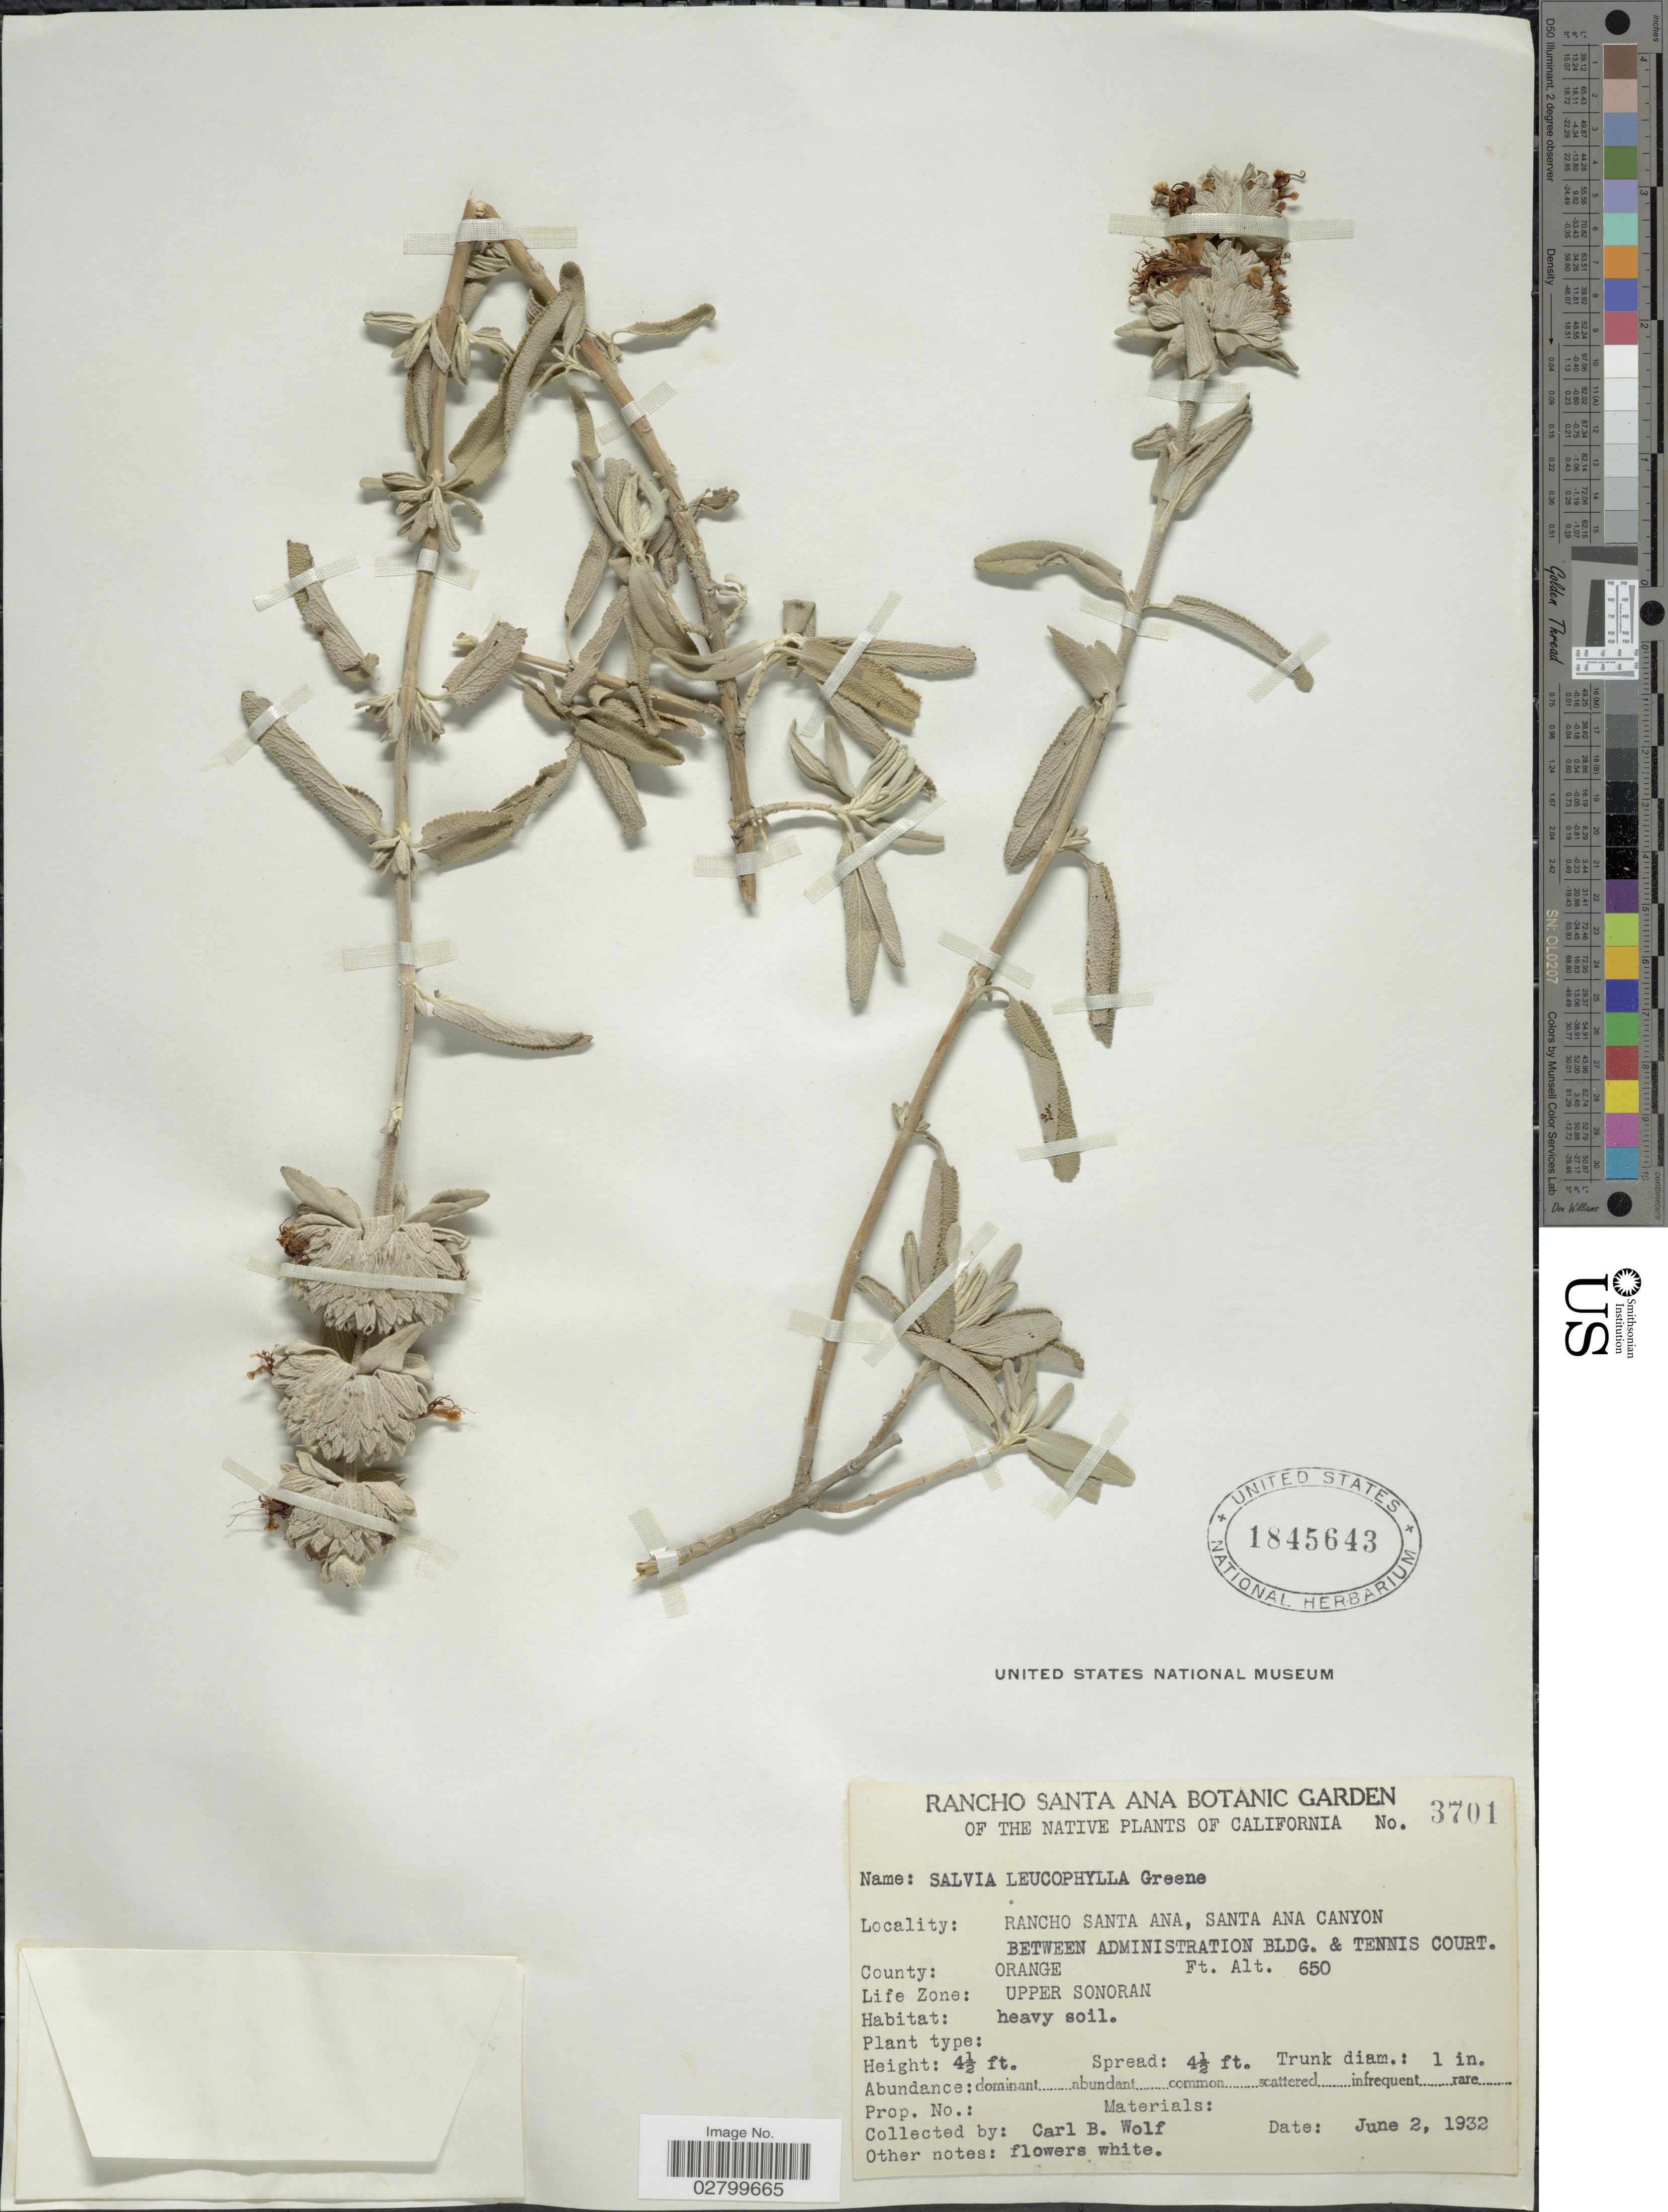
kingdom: Plantae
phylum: Tracheophyta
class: Magnoliopsida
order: Lamiales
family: Lamiaceae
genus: Salvia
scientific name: Salvia leucophylla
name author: Greene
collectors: C. B. Wolf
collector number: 3701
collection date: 1932-06-02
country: United States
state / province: California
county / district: Orange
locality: Rancho Santa Ana, Santa Ana Canyon. Between Administration Bldg. & Tennis Court. County: Orange. Life Zone: Upper Sonoran.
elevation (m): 198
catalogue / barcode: US 1845643